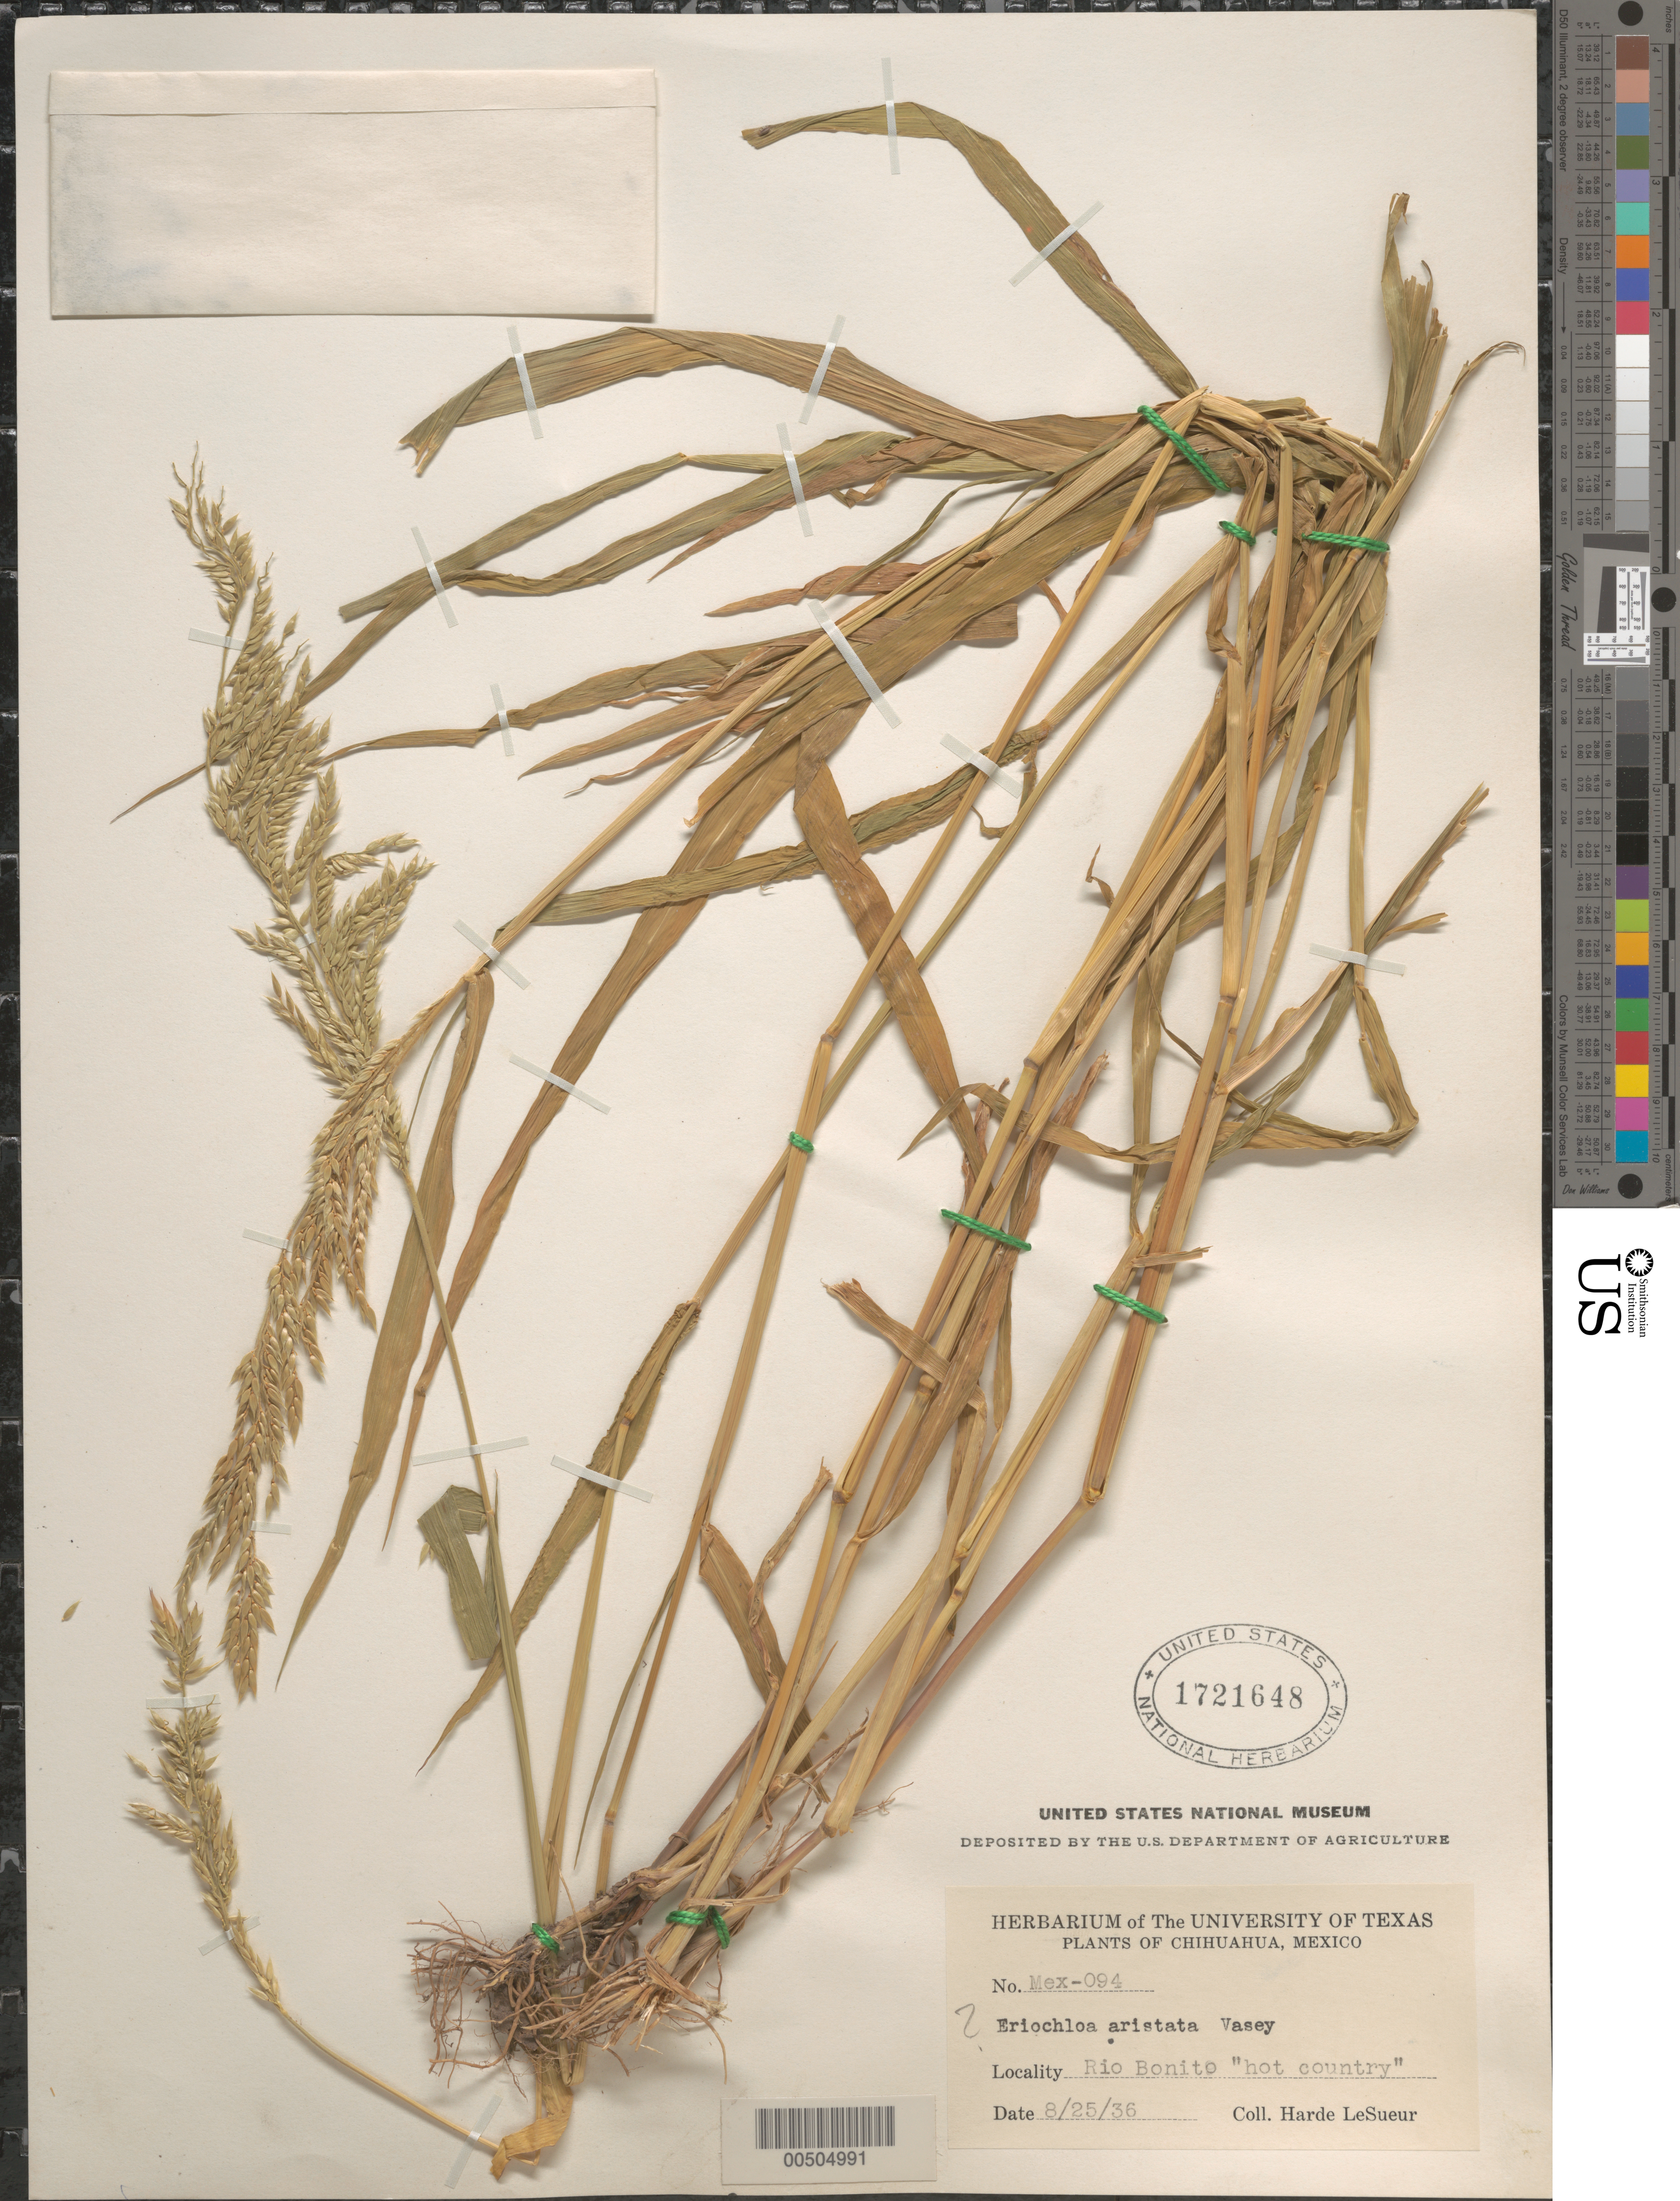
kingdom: Plantae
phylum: Tracheophyta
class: Liliopsida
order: Poales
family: Poaceae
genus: Eriochloa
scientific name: Eriochloa aristata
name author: Vasey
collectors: D. H. LeSueur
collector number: Mex-094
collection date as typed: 25 Aug 1936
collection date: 1936-08-25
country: Mexico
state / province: Chihuahua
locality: Rio Bonito hot country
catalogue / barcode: US 1721648